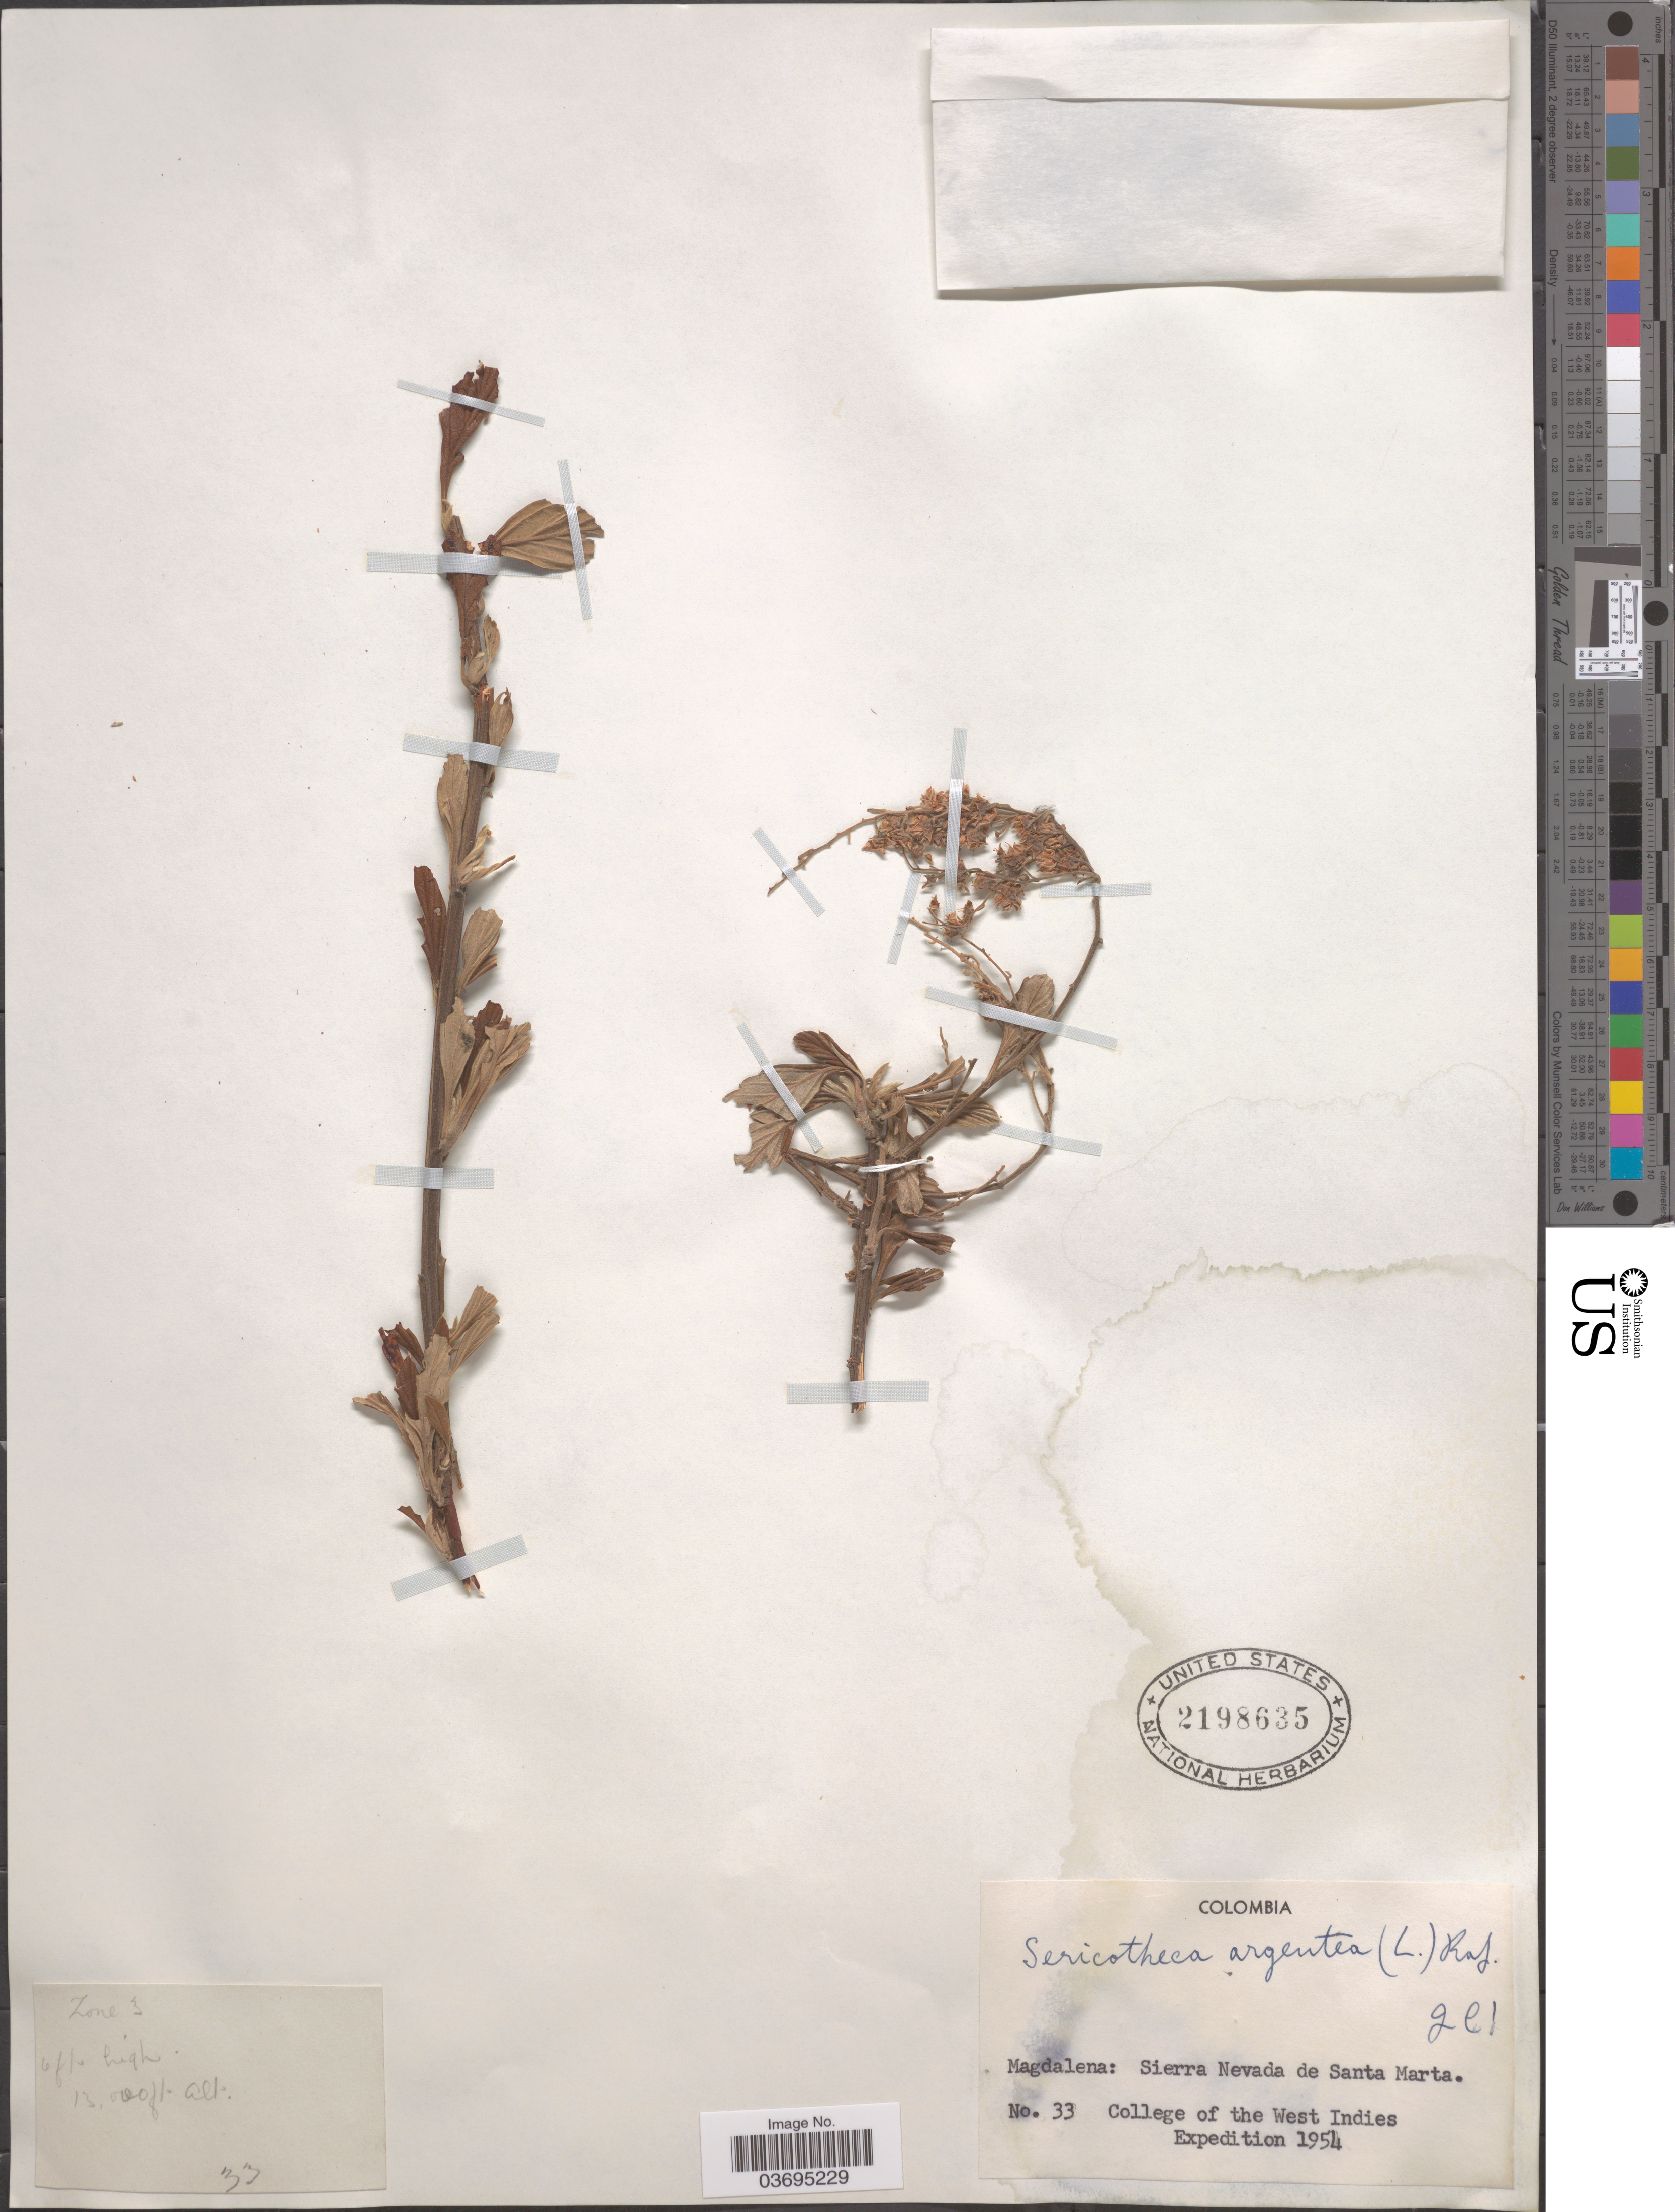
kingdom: Plantae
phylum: Tracheophyta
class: Magnoliopsida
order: Rosales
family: Rosaceae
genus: Holodiscus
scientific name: Holodiscus argenteus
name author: (L. f.) Maxim.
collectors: College of the West Indies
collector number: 33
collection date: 1954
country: Colombia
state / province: Magdalena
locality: Sierra Nevada de Santa Marta. Zone 3.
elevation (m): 3962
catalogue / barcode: US 2198635